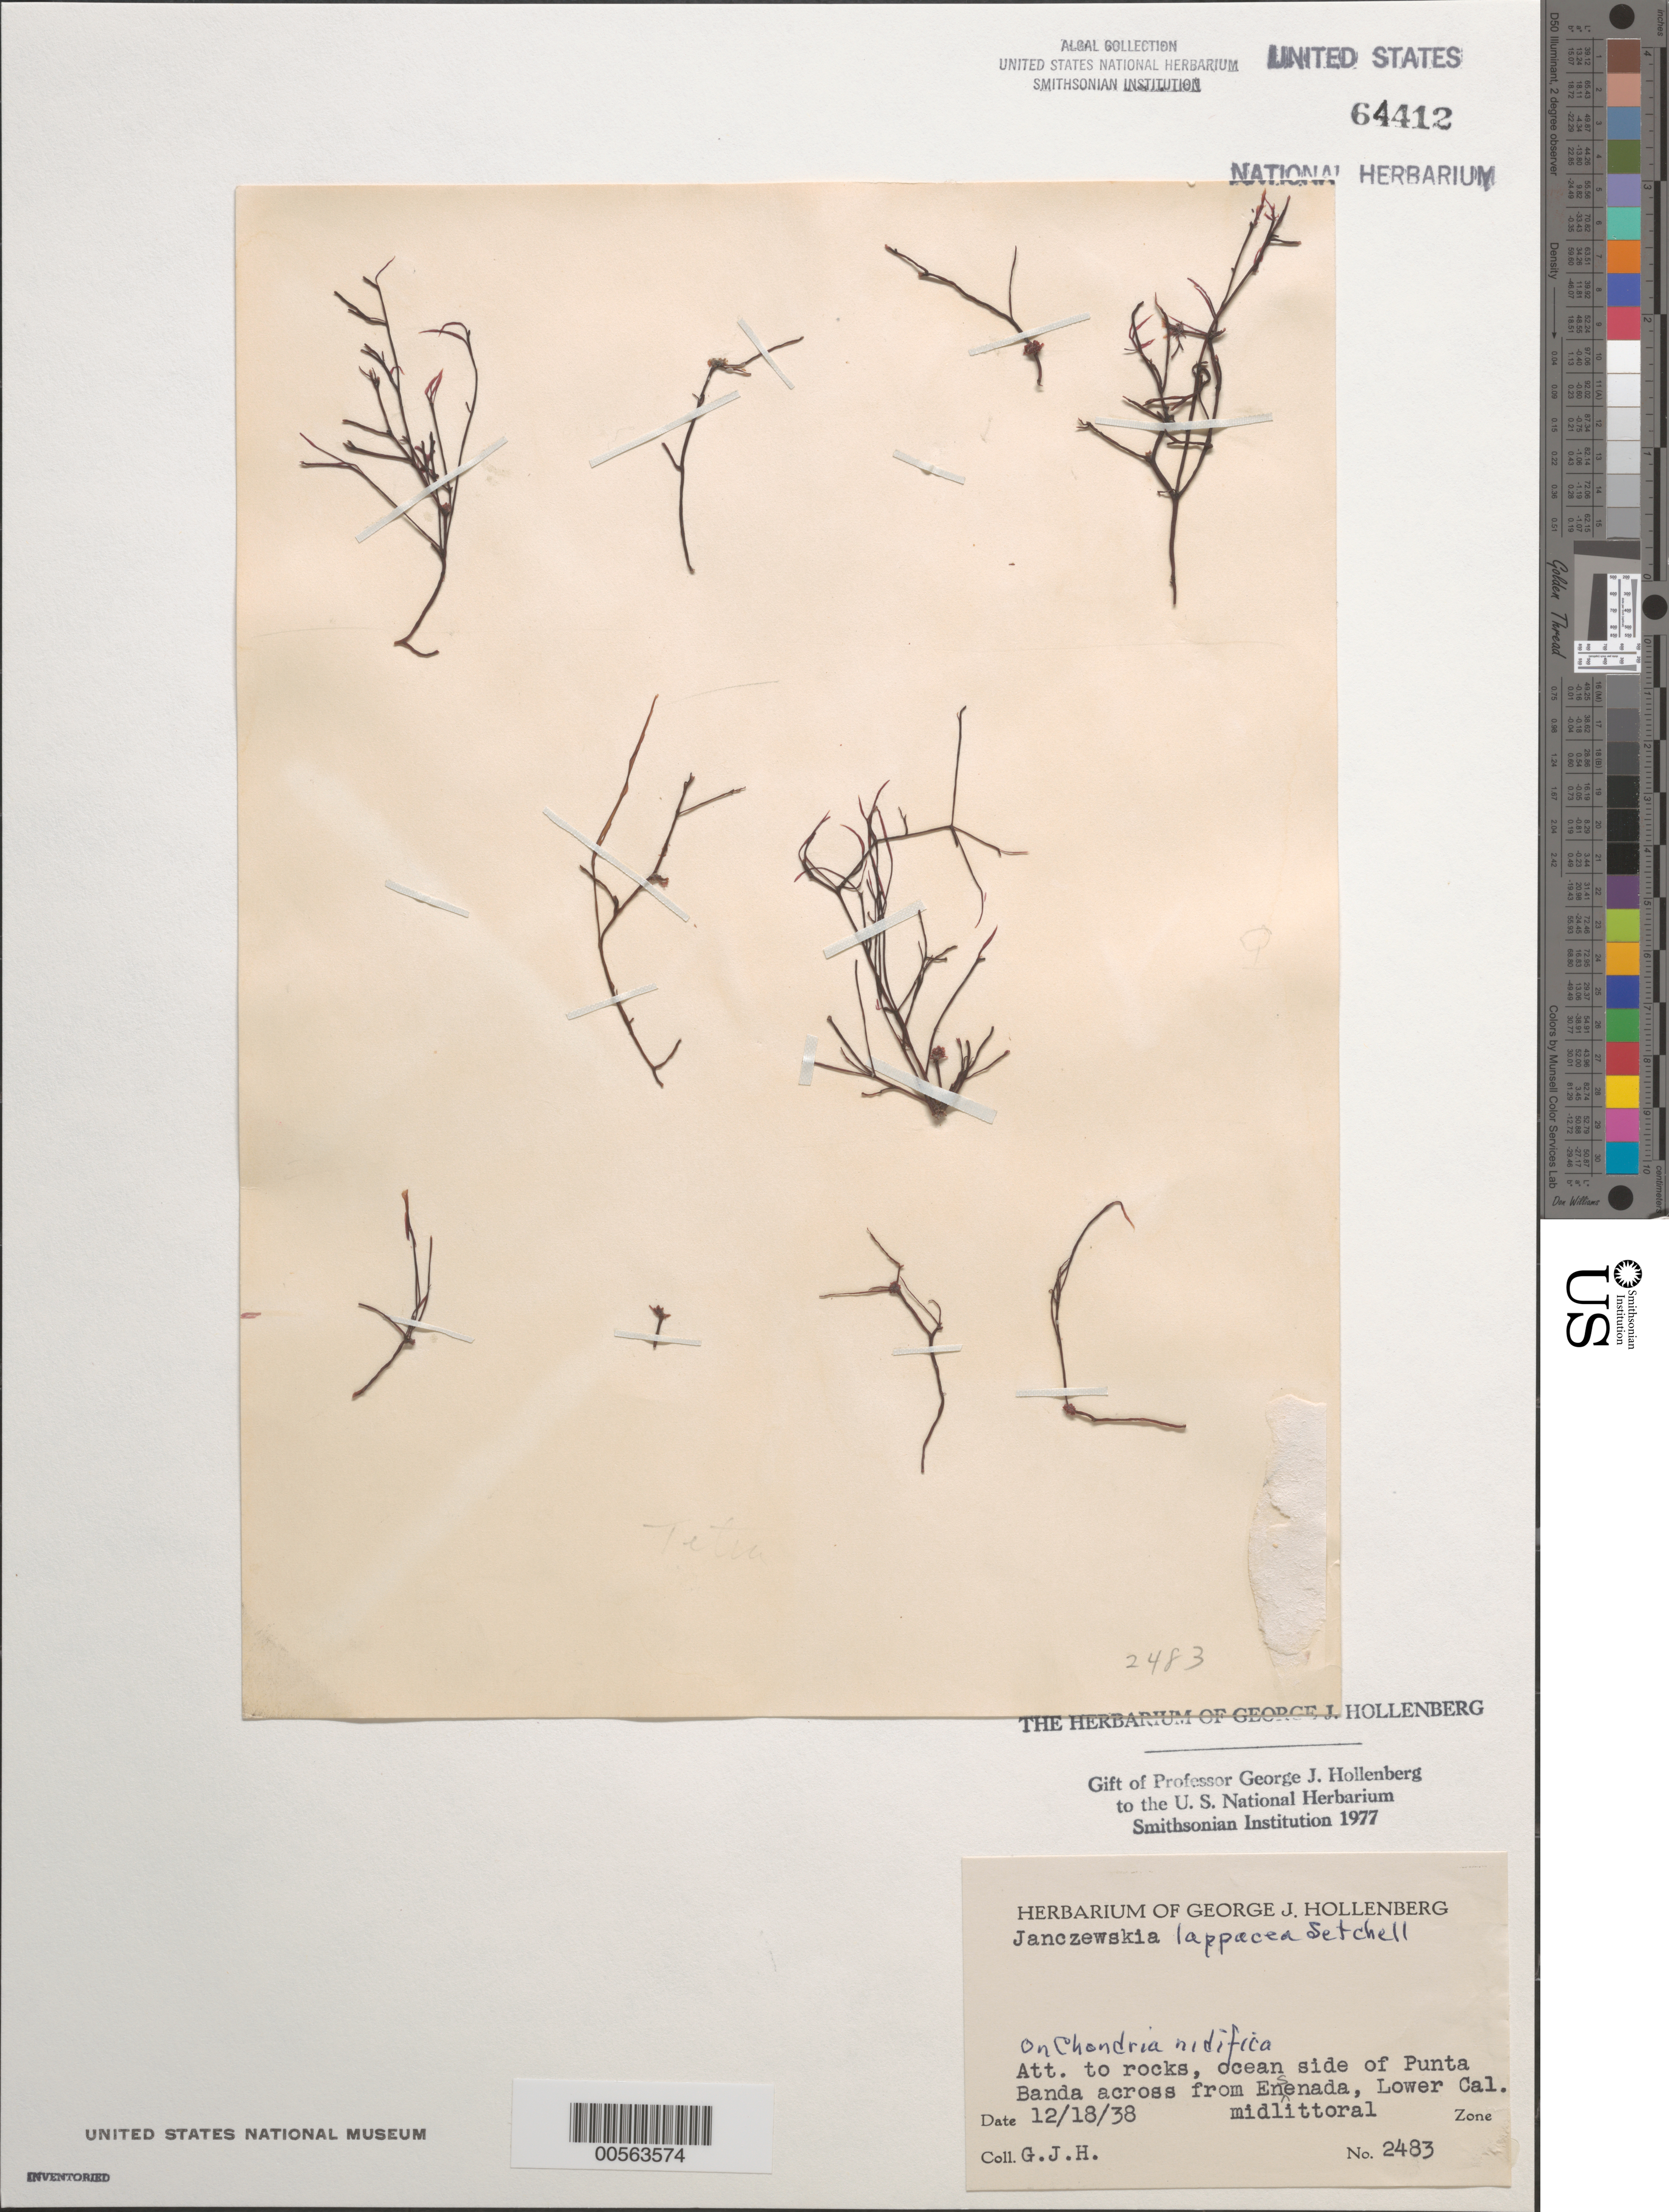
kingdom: Plantae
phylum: Rhodophyta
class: Florideophyceae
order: Ceramiales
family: Rhodomelaceae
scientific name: Heterojanczewskia lappacea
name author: (Setchell) K.W. Nam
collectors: G. Hollenberg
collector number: GJH 2483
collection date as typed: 18 Dec 1938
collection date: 1938-12-18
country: Mexico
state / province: Baja California Norte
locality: Seaward side of Punta Banda opposite Ensenada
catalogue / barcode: US 64412